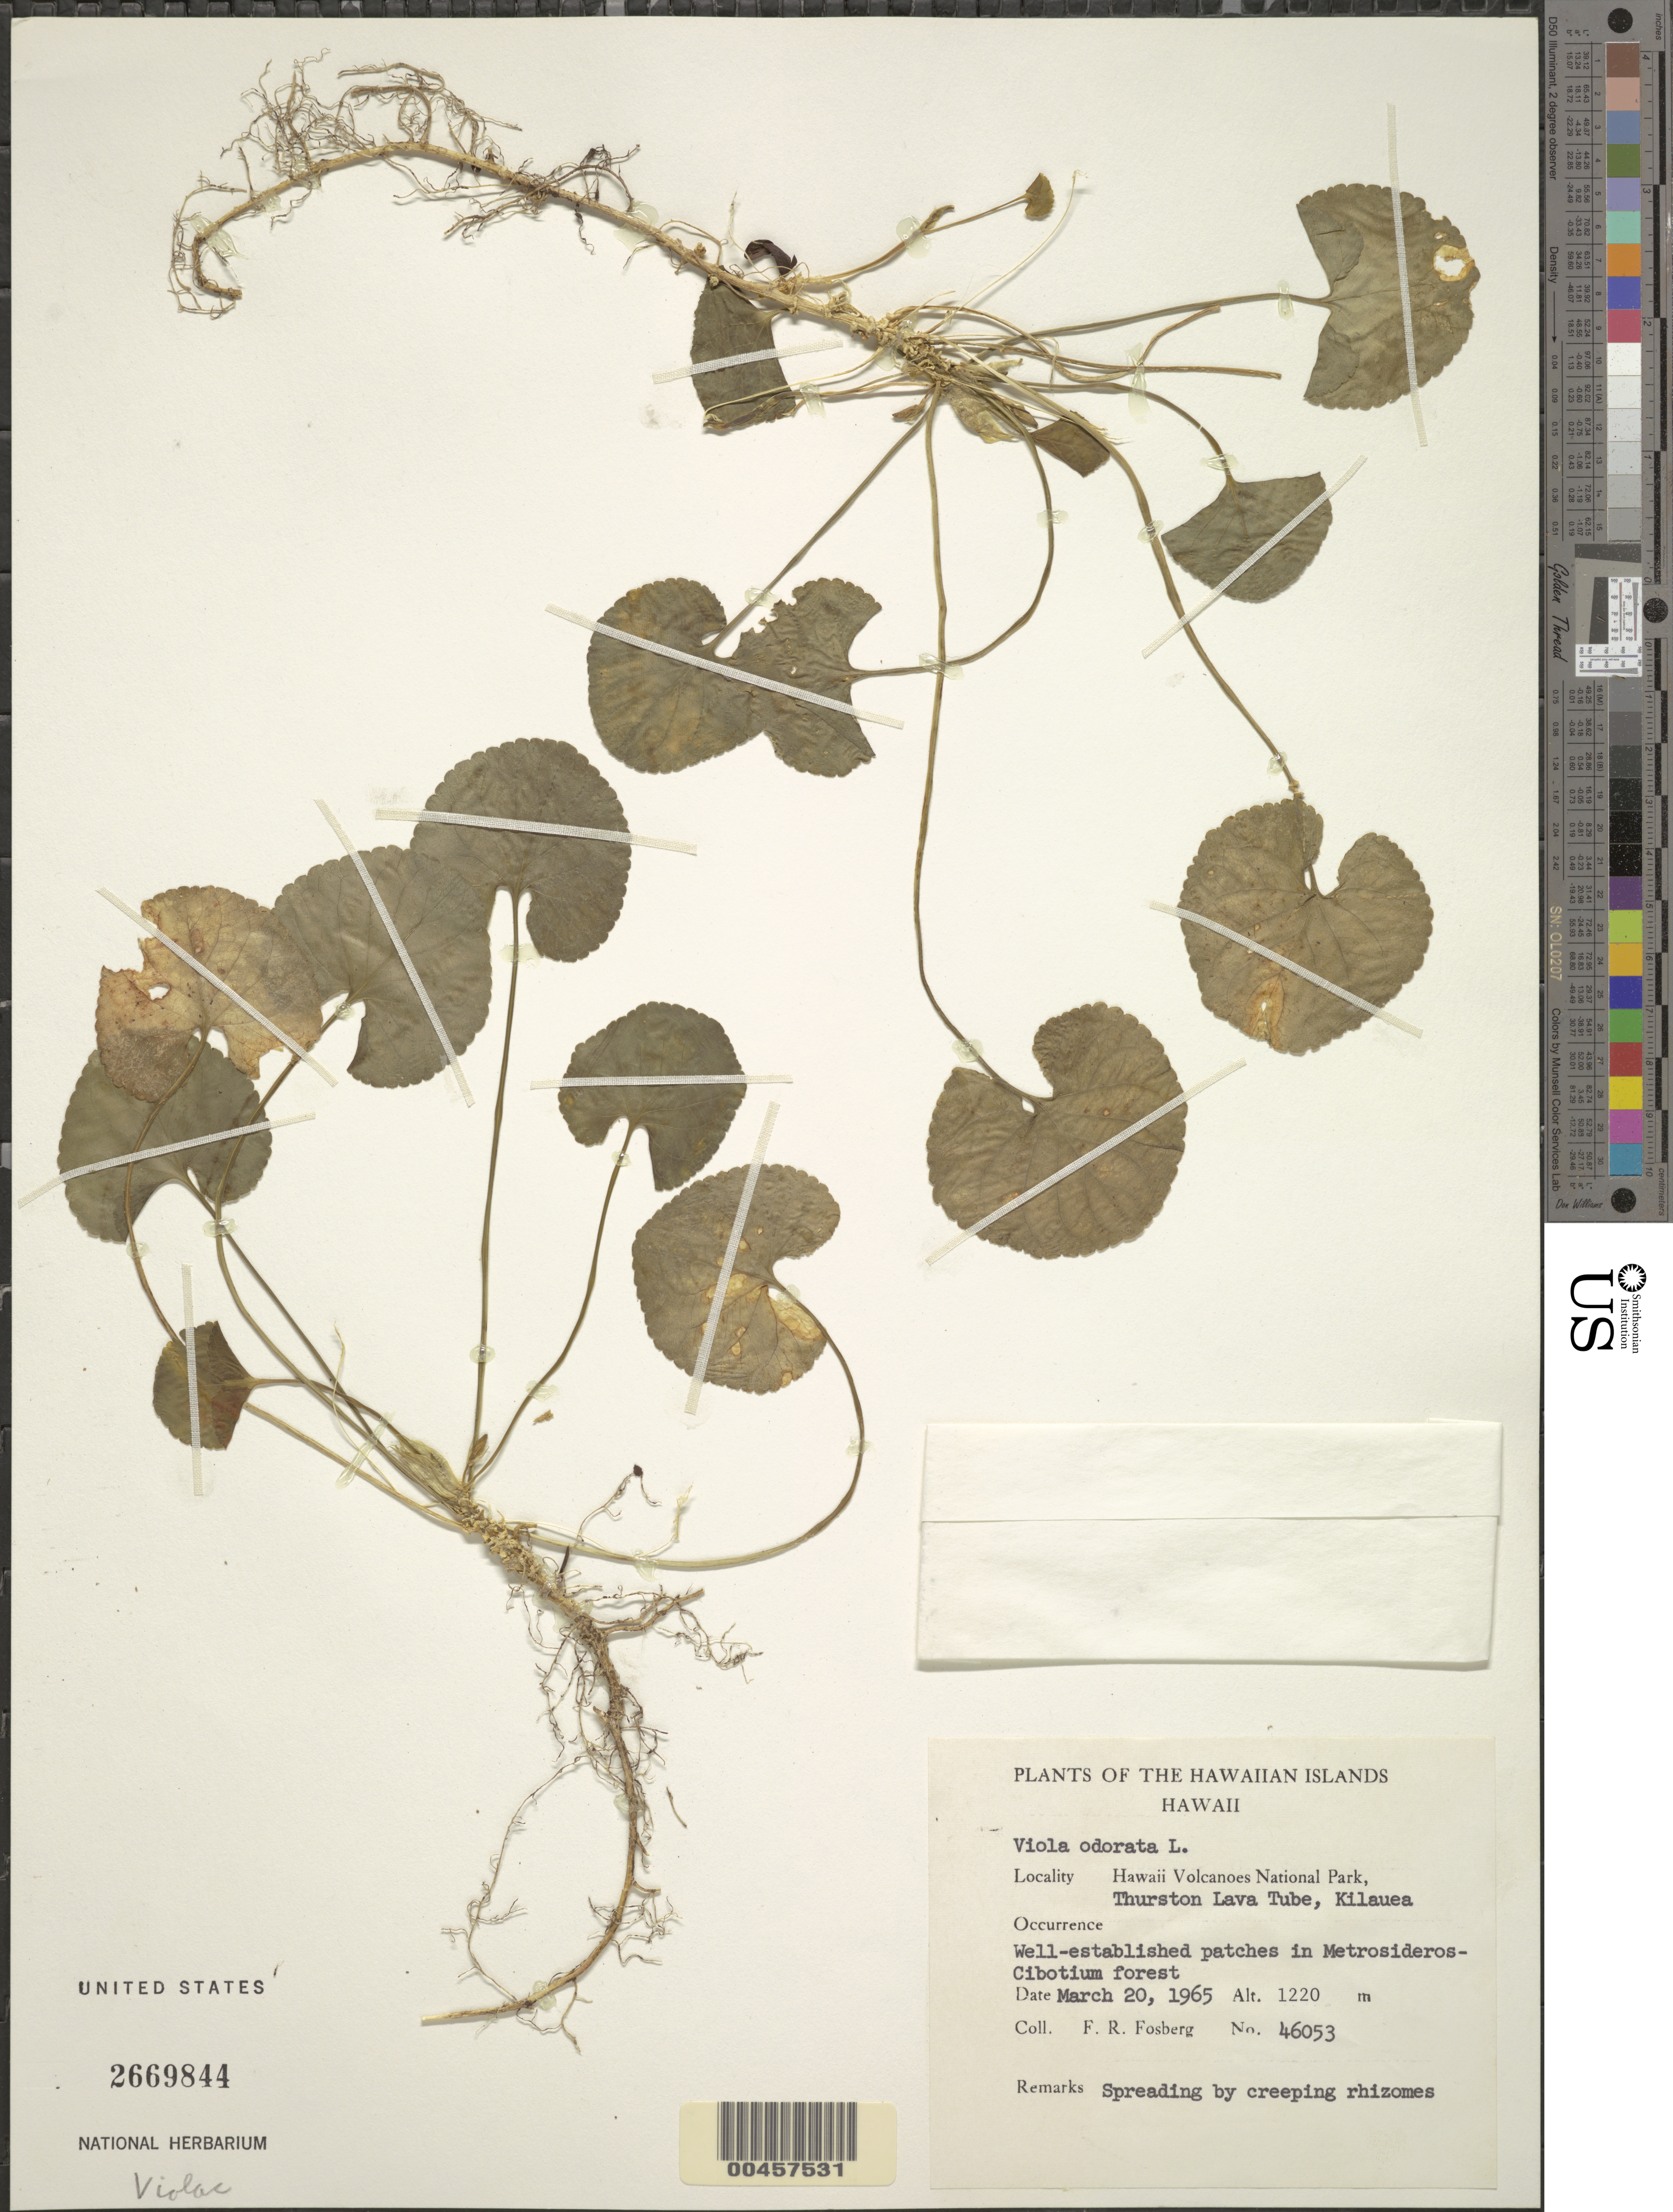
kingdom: Plantae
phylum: Tracheophyta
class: Magnoliopsida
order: Malpighiales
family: Violaceae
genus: Viola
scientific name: Viola odorata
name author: L.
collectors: F. R. Fosberg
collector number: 46053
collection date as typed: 20 Mar 1965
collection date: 1965-03-20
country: United States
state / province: Hawaii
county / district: Hawaii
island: Hawaii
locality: Hawaii Volcanoes National Park, Thurston Lava Tube, Kilauea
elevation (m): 1220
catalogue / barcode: US 2669844